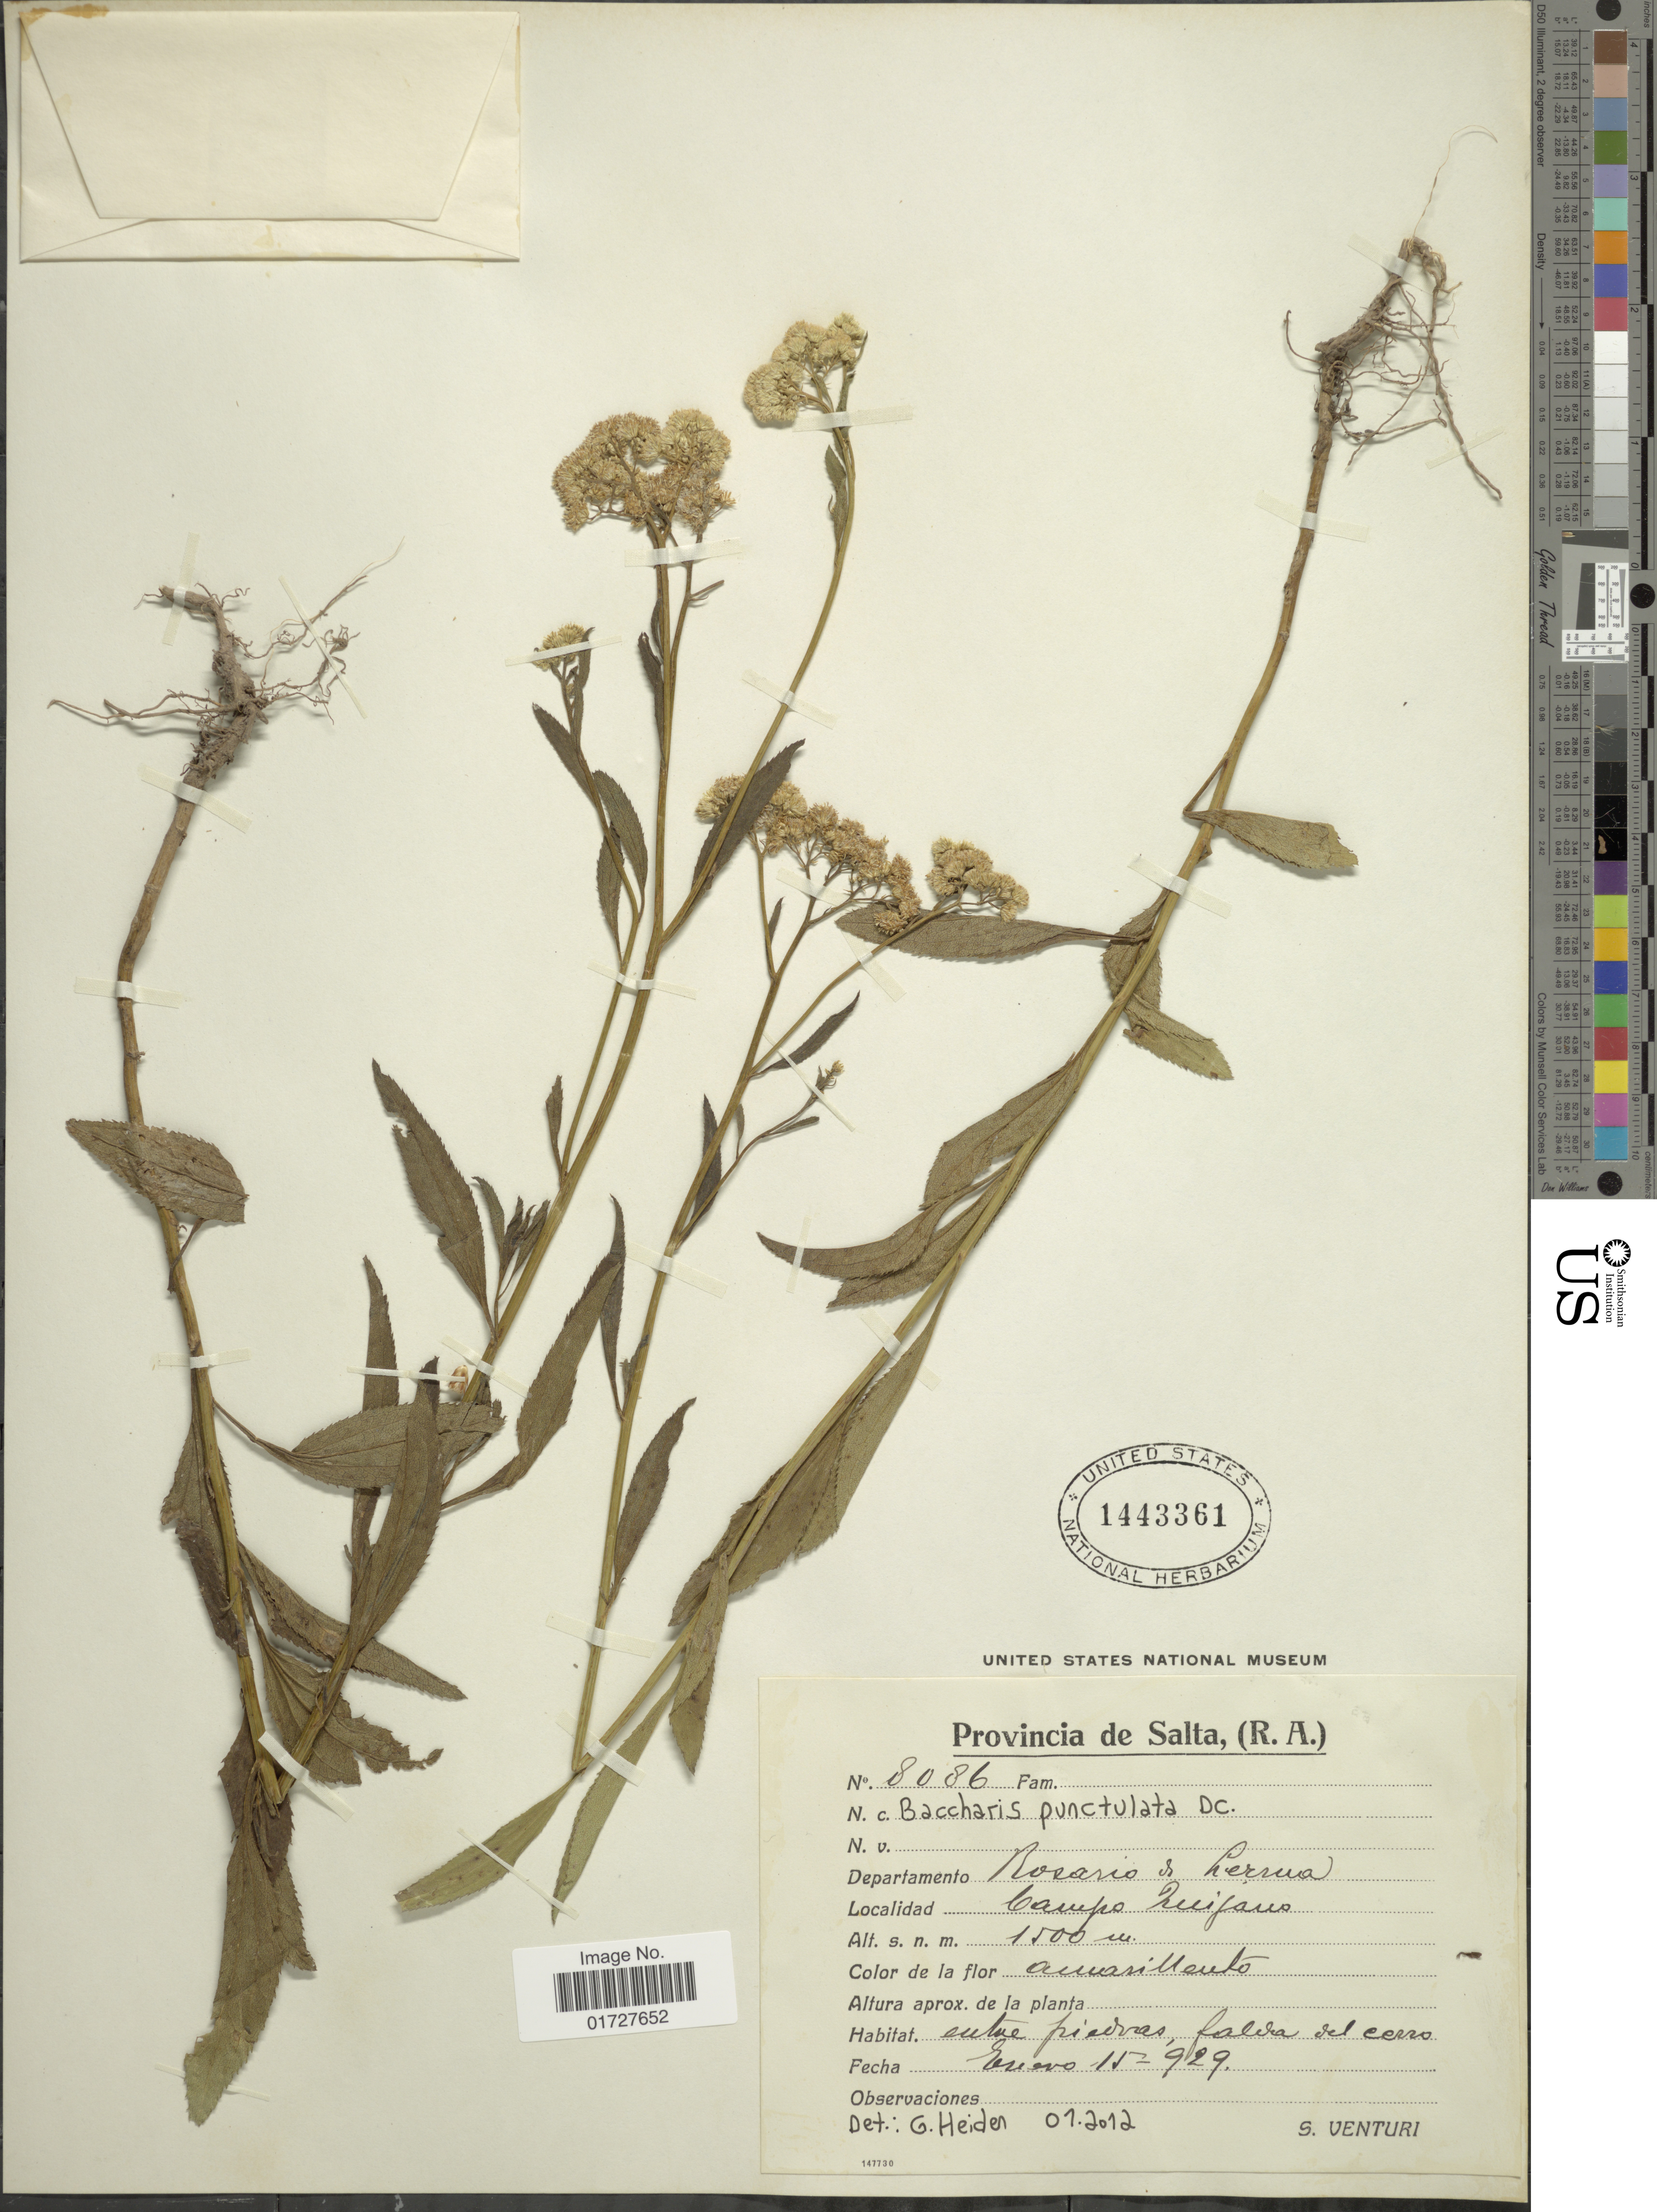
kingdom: Plantae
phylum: Tracheophyta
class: Magnoliopsida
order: Asterales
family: Asteraceae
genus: Baccharis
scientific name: Baccharis punctulata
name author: DC.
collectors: S. Venturi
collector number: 8086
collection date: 1929-01-15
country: Argentina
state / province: Salta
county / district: Rosario de Lerma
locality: Campo Quijano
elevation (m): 1500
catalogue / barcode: US 1443361